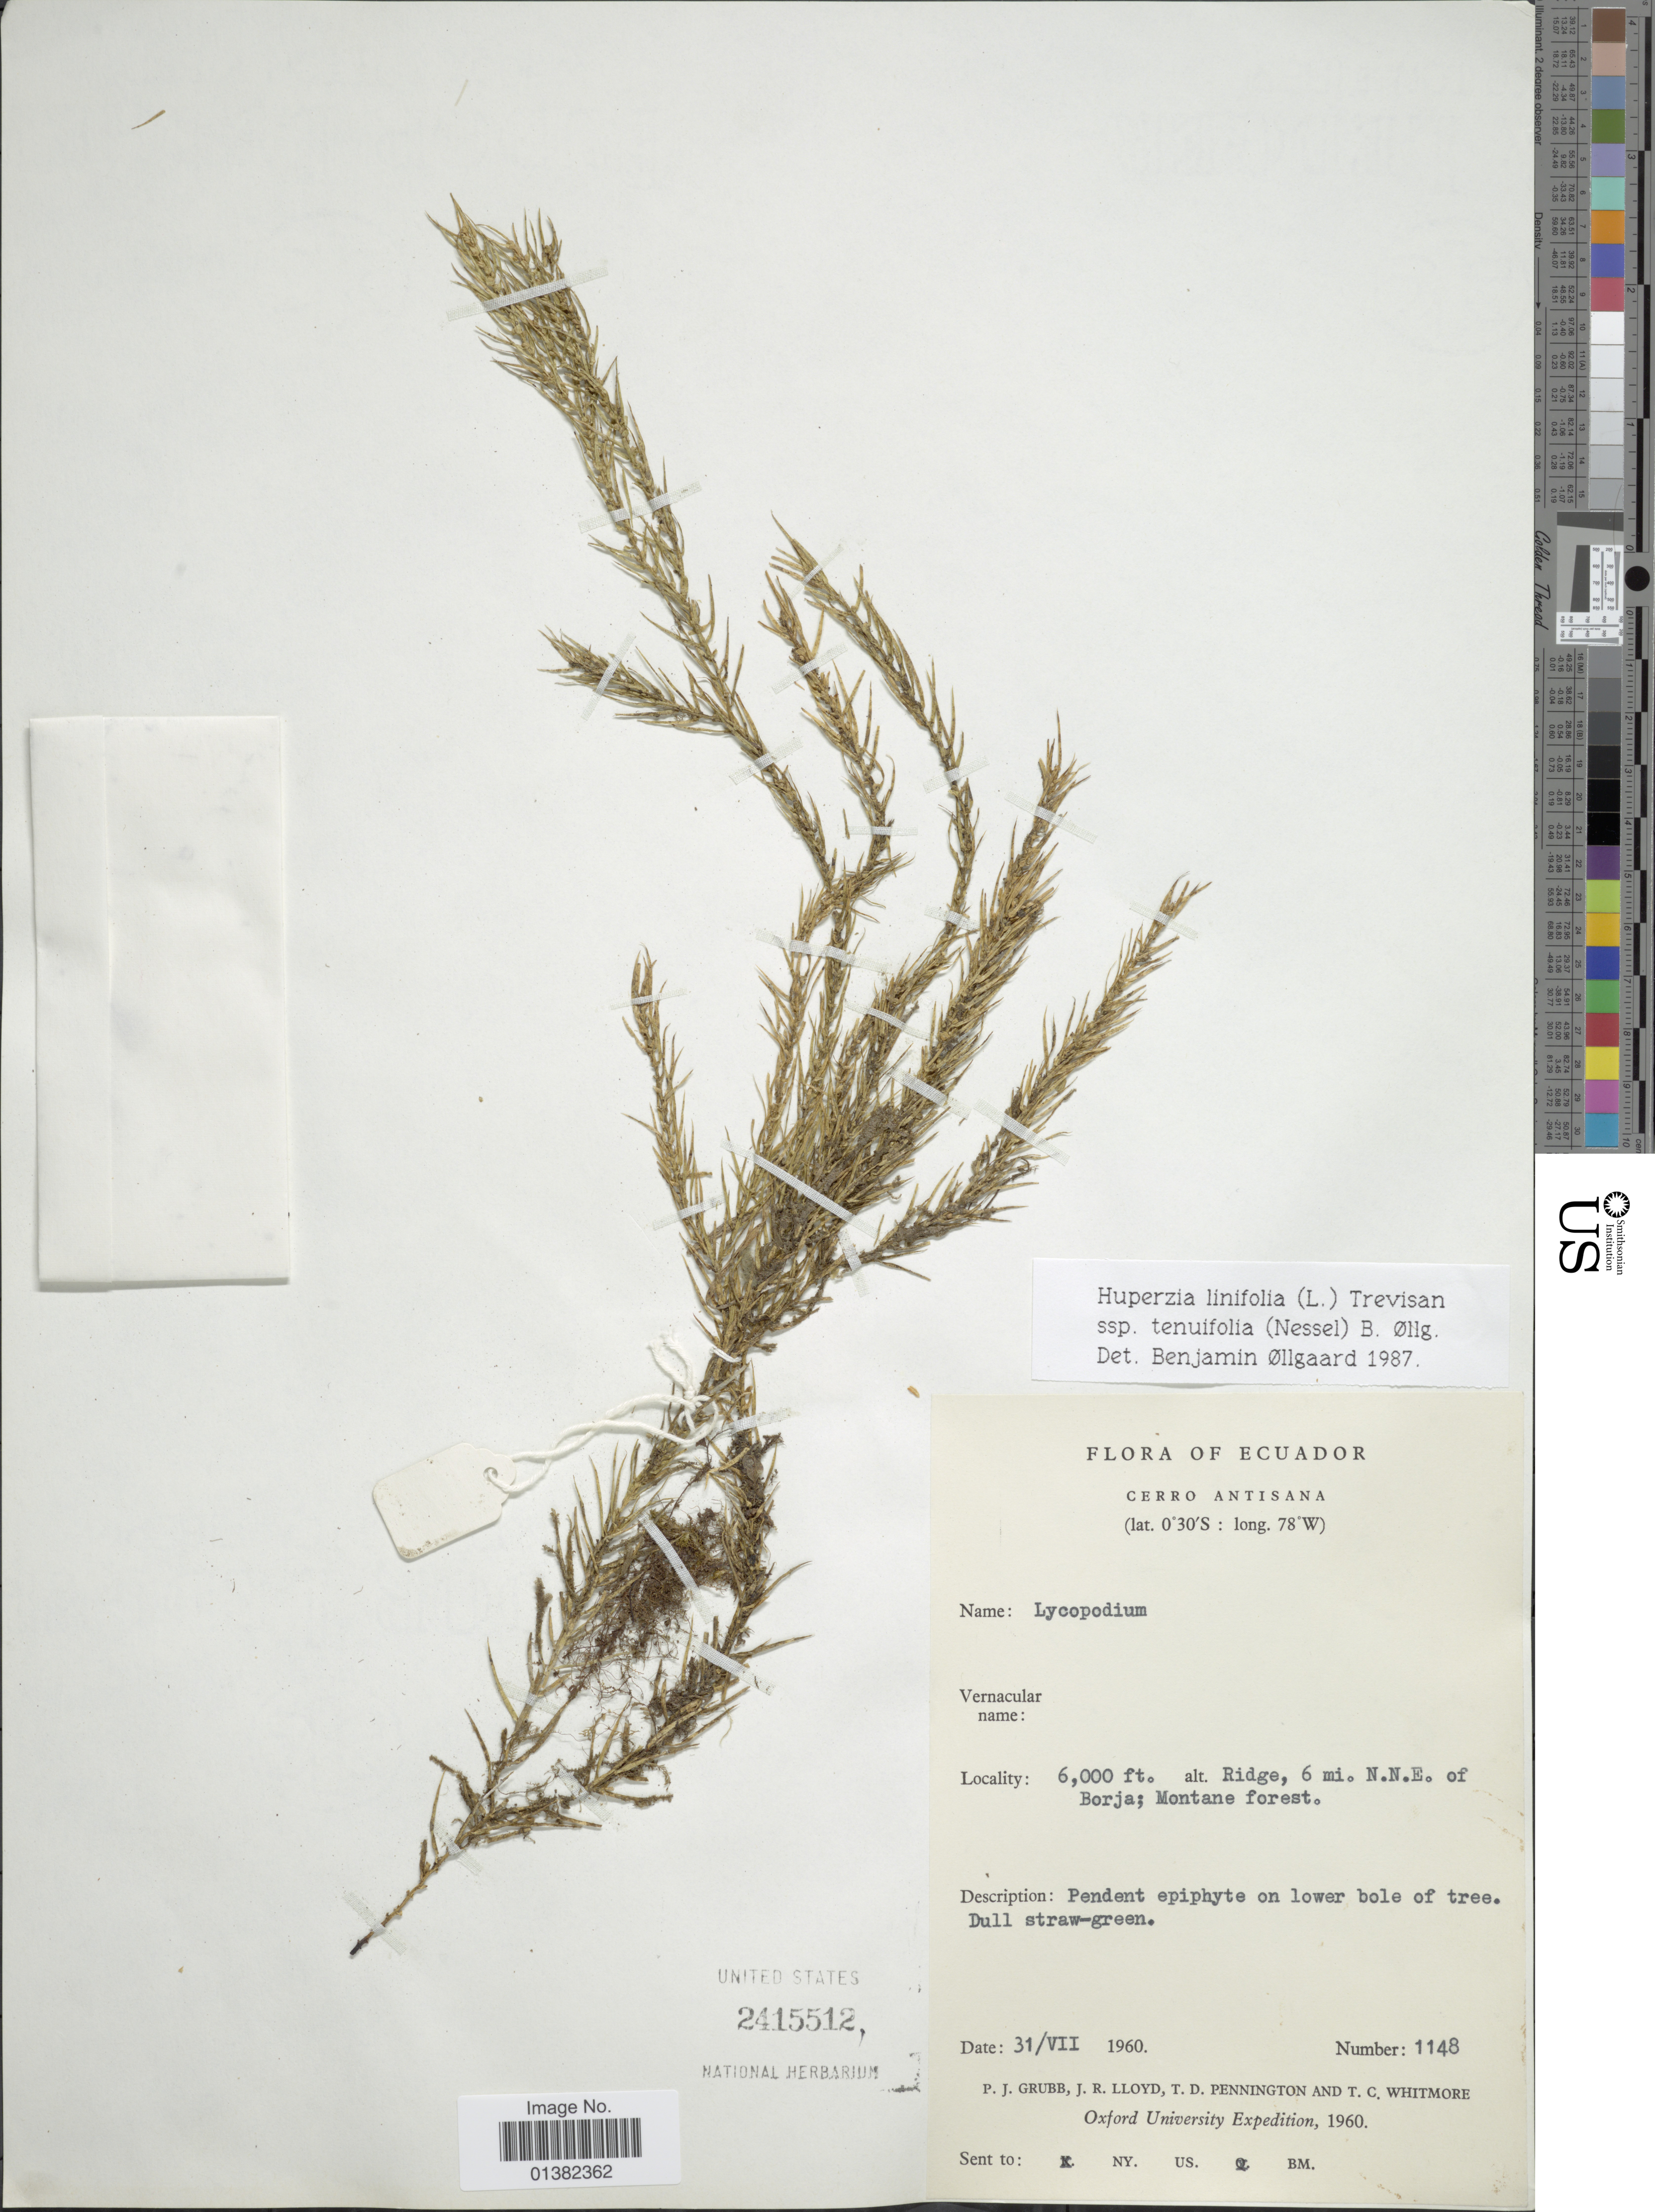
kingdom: Plantae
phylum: Tracheophyta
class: Lycopodiopsida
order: Lycopodiales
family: Lycopodiaceae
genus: Phlegmariurus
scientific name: Phlegmariurus linifolius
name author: (L.) B. Øllg.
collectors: P. J. Grubb, J. R. Lloyd, T. D. Pennington & T. C. Whitmore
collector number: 1148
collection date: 1960-07-31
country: Ecuador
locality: Cerro Antisana, Ridge, 6 mi. N.N.E. of Borja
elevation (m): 1829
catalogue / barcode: US 2415512